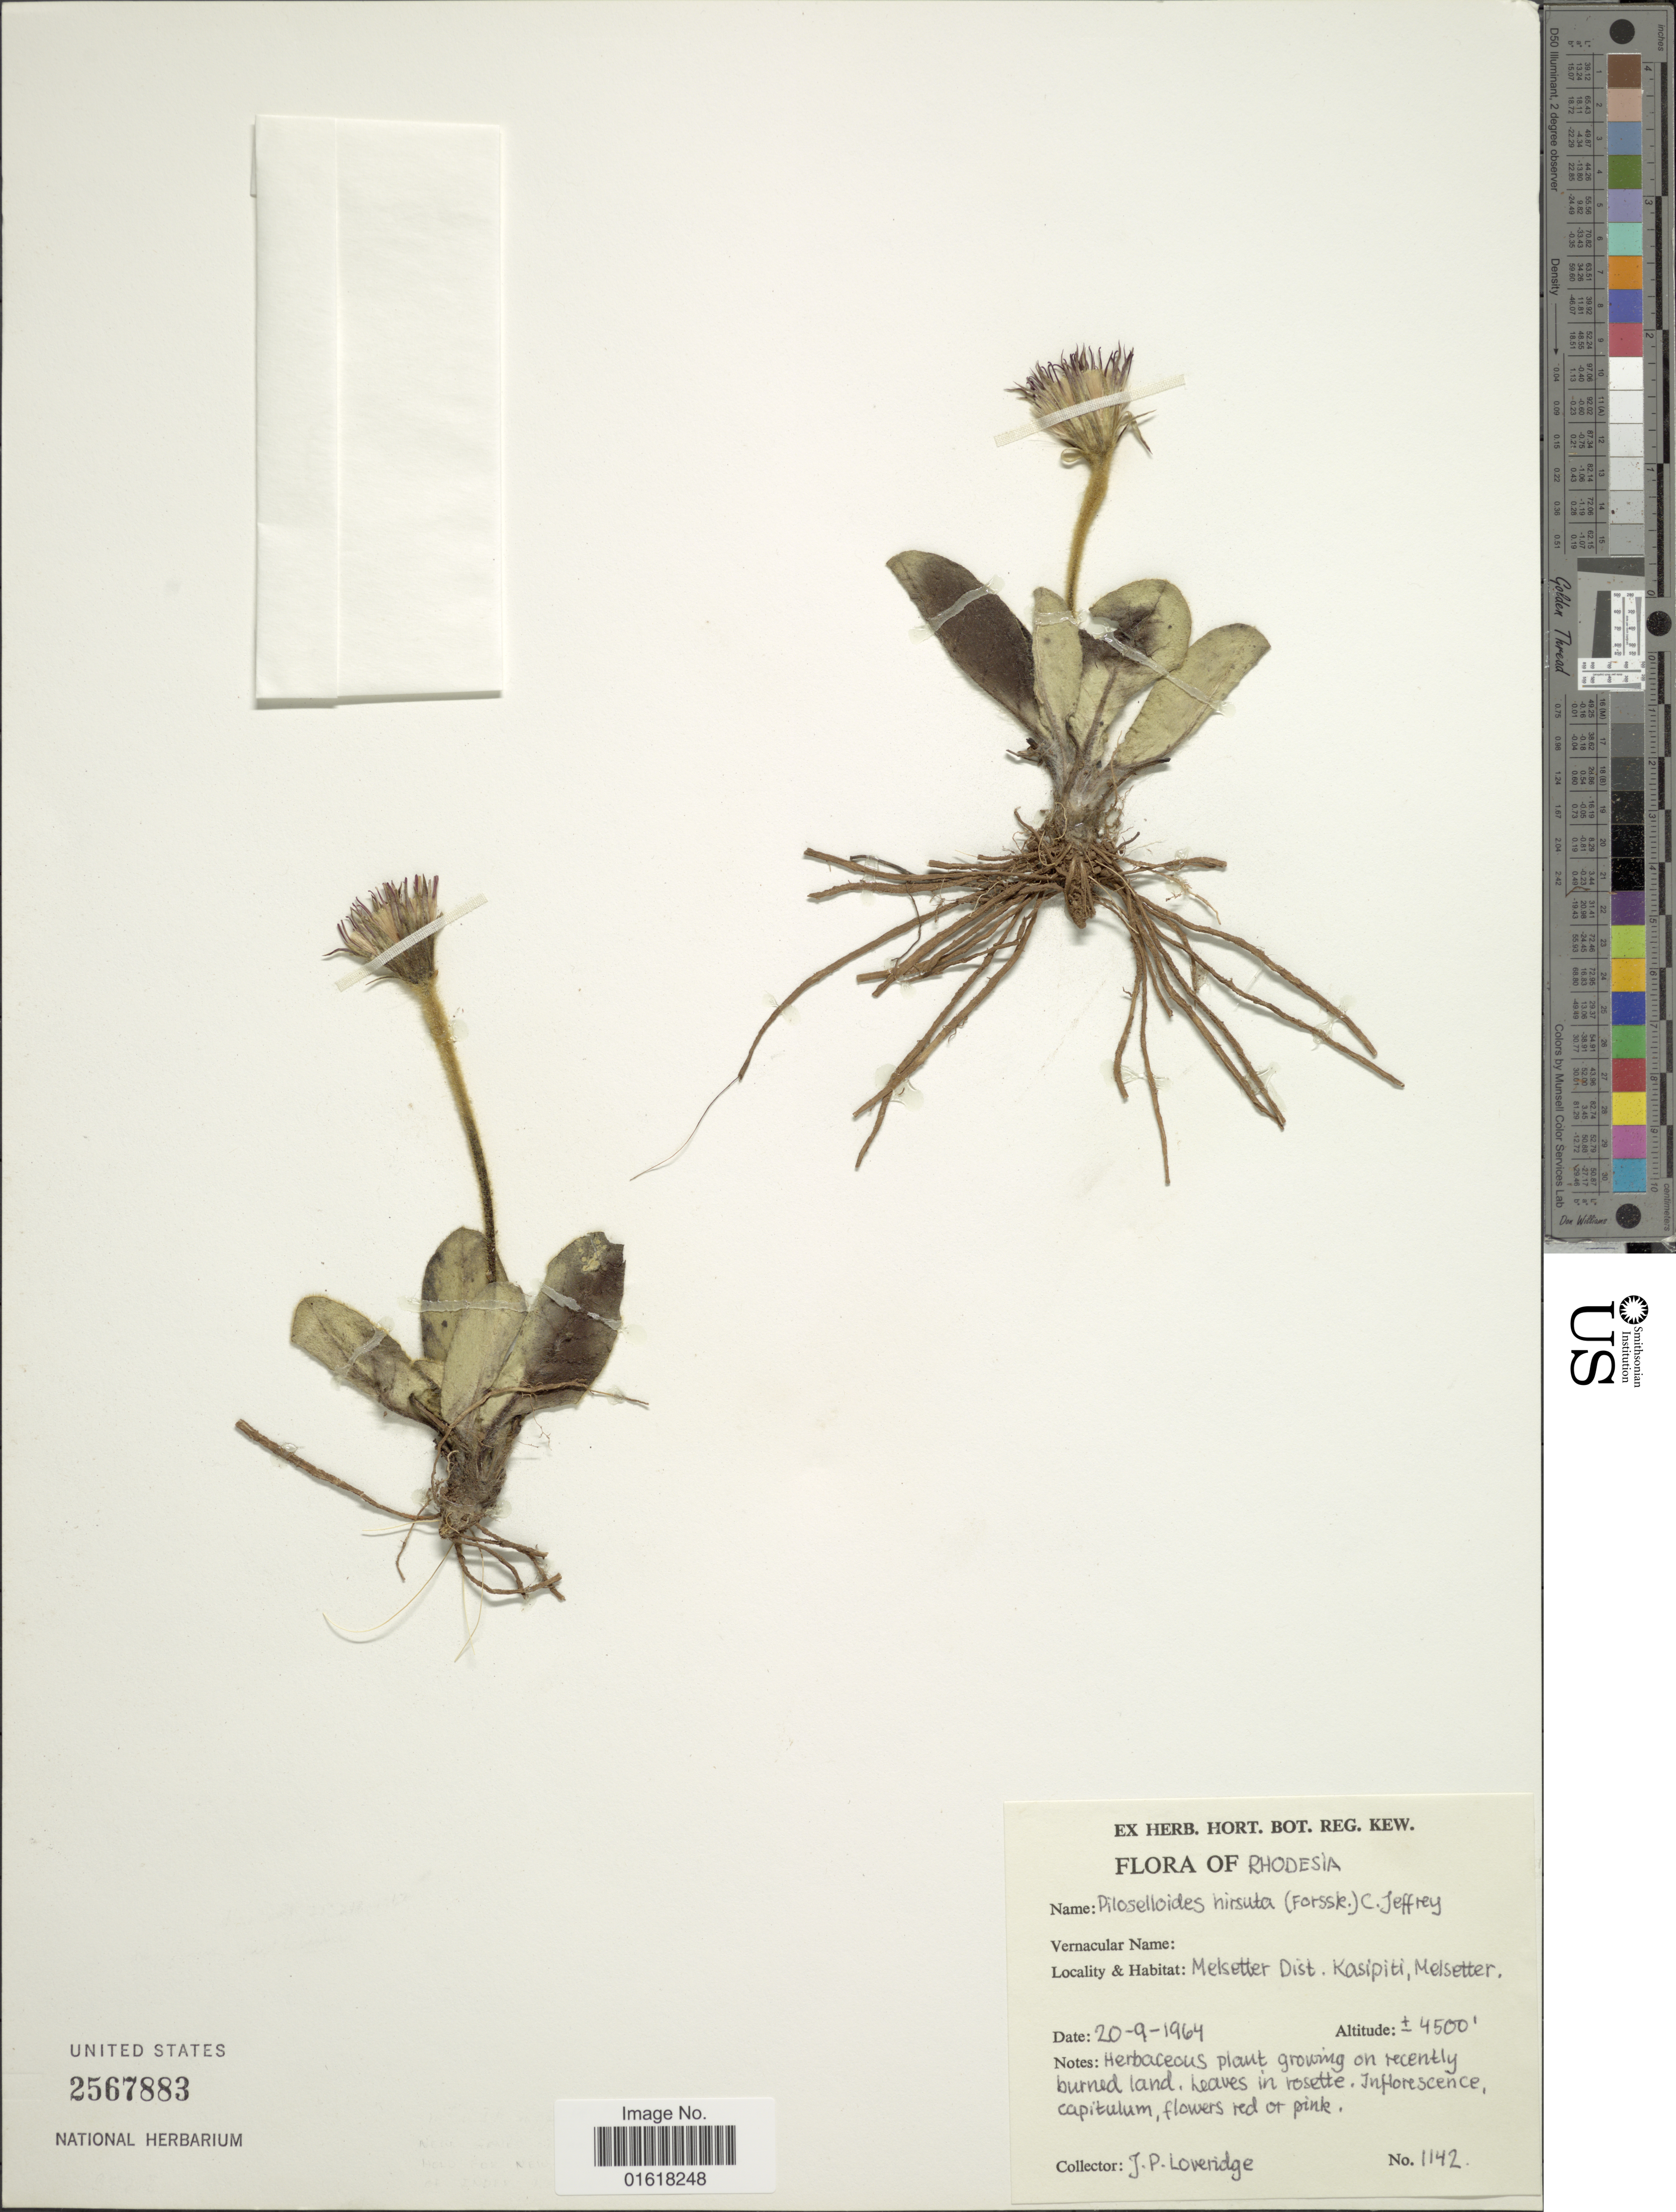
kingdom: Plantae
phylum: Tracheophyta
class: Magnoliopsida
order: Asterales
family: Asteraceae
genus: Piloselloides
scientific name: Piloselloides hirsuta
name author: (Forssk.) C. Jeffrey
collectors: J. Loveridge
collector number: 1142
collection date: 1964-09-20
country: Zimbabwe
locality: Rhodesia. Melsetter Dist. Kasipiti, Melsetter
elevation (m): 1372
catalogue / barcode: US 2567883